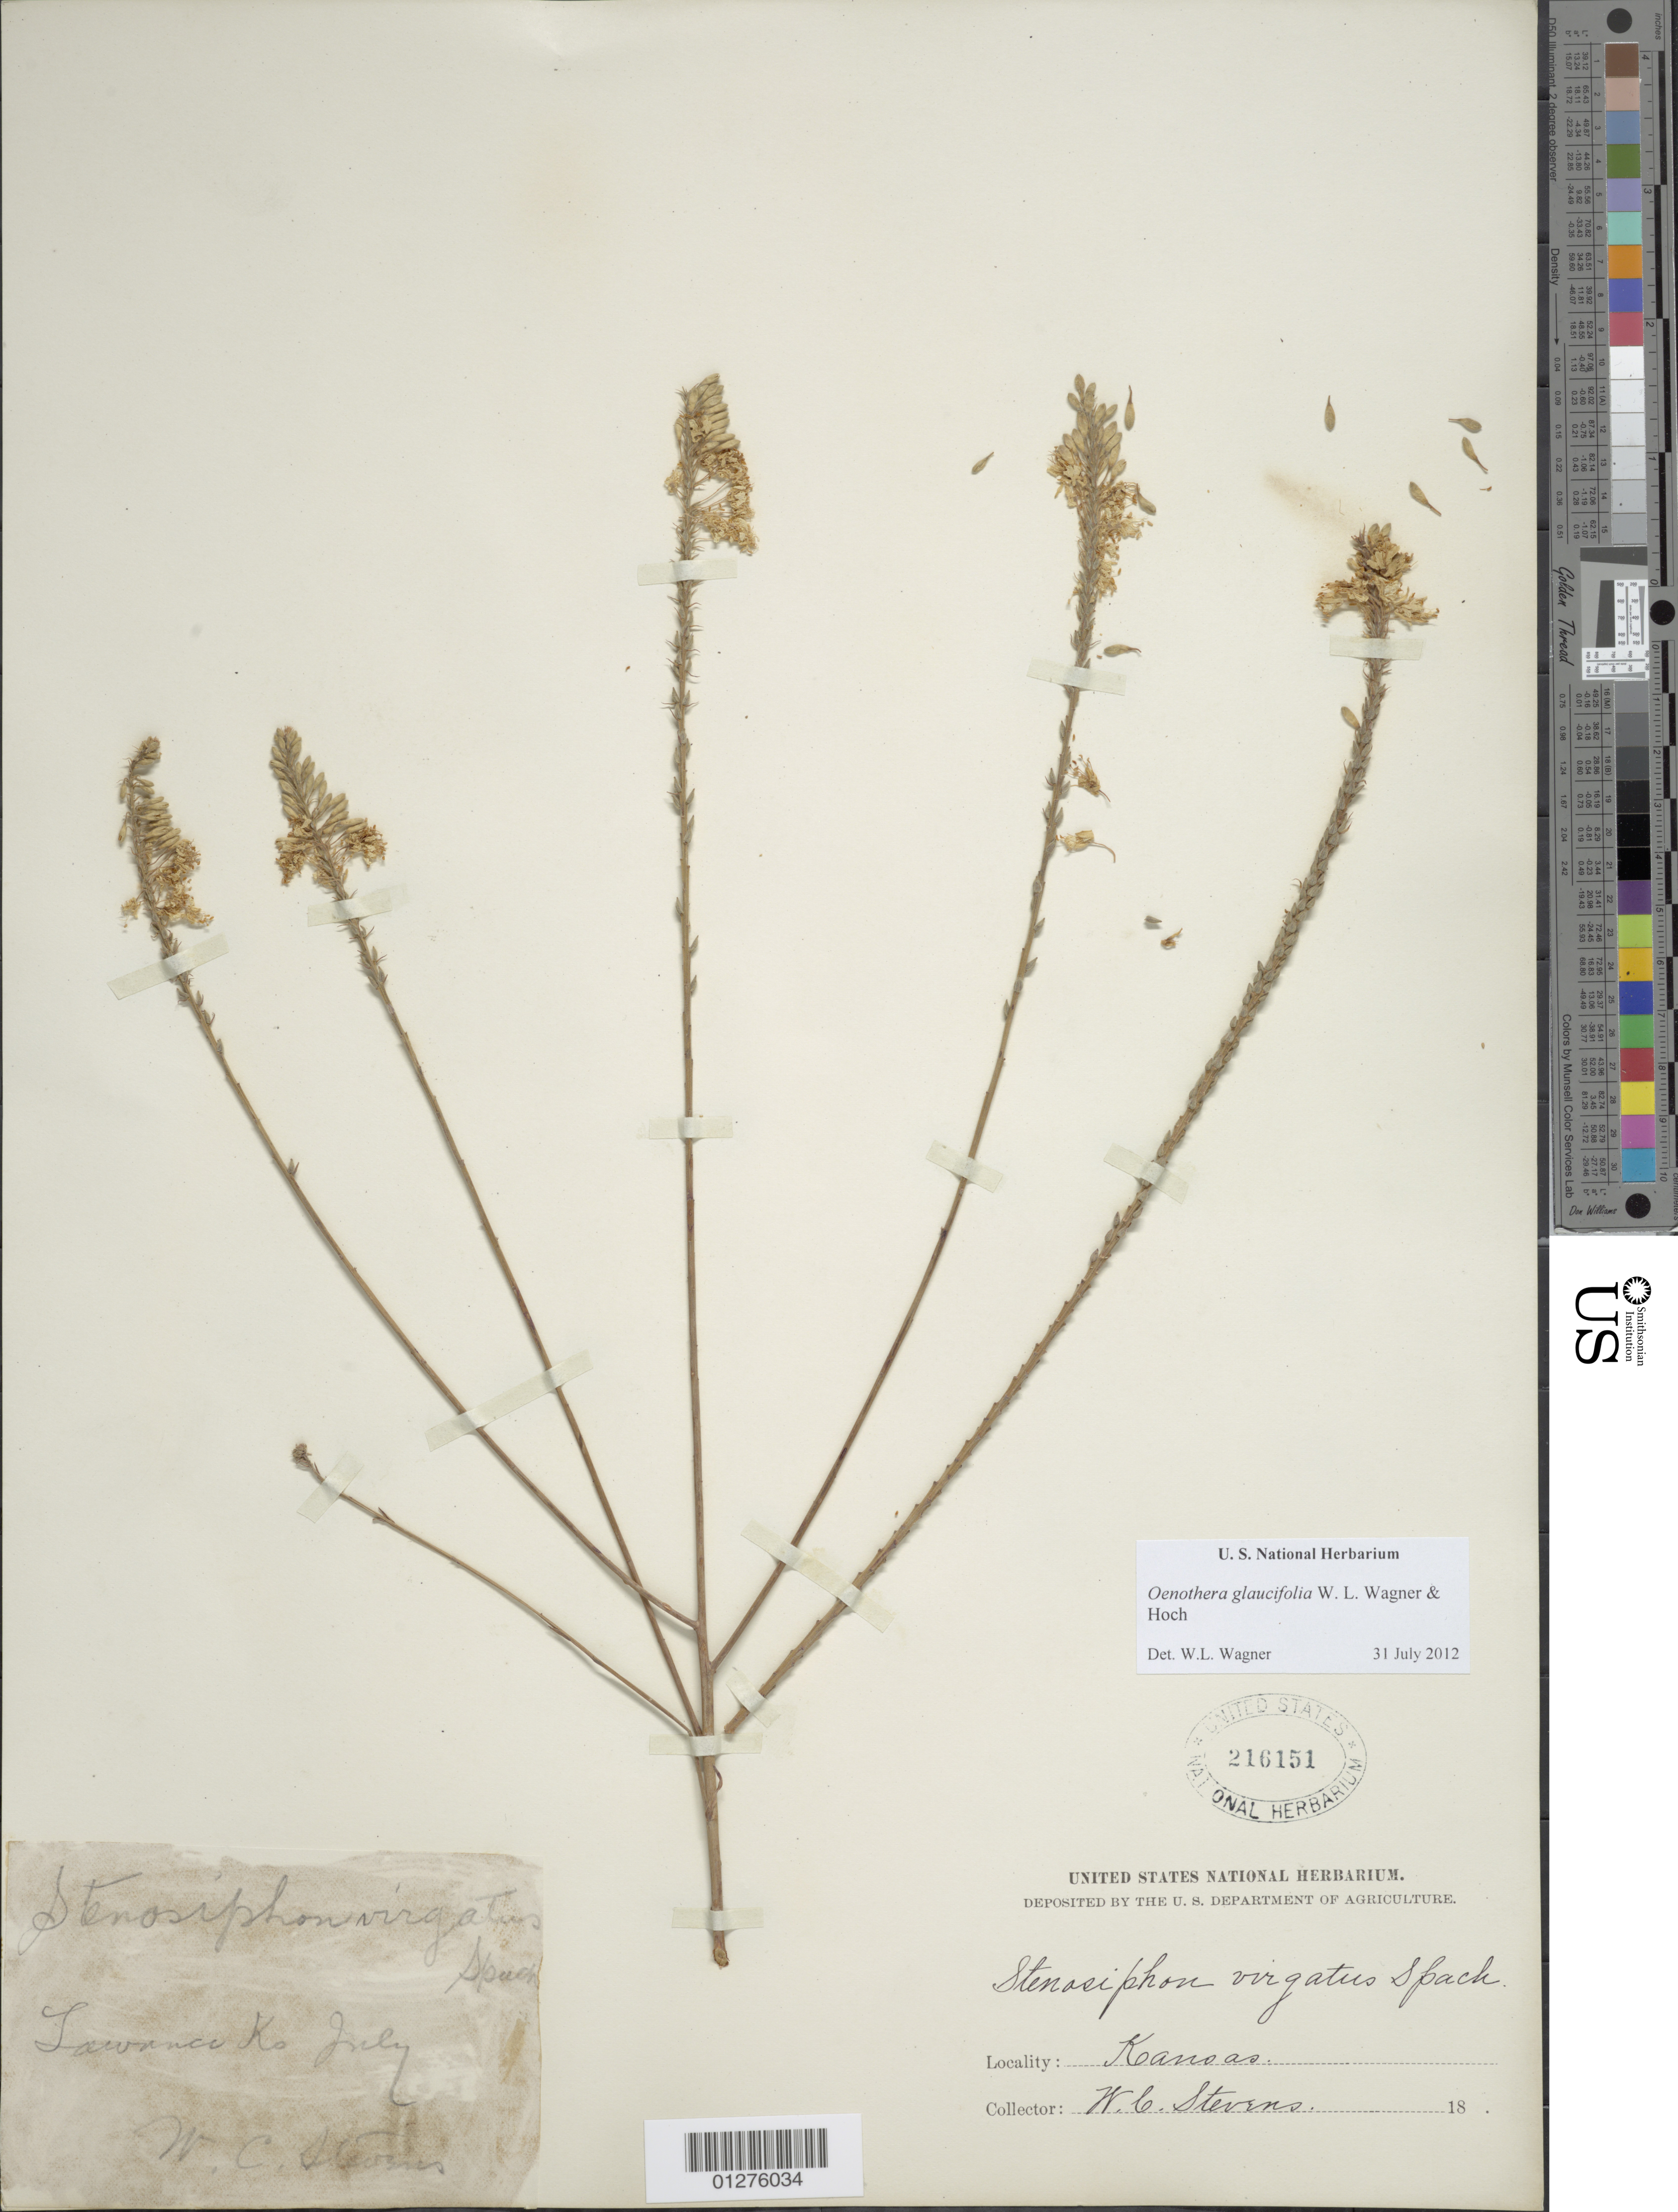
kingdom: Plantae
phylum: Tracheophyta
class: Magnoliopsida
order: Myrtales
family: Onagraceae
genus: Oenothera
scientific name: Oenothera glaucifolia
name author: W.L. Wagner & Hoch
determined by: Wagner, W. L., (BOT), Smithsonian Institution - National Museum of Natural History (UNITED STATES)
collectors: W. C. Stevens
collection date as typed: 18--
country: United States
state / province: Kansas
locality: Lawrence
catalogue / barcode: US 216151